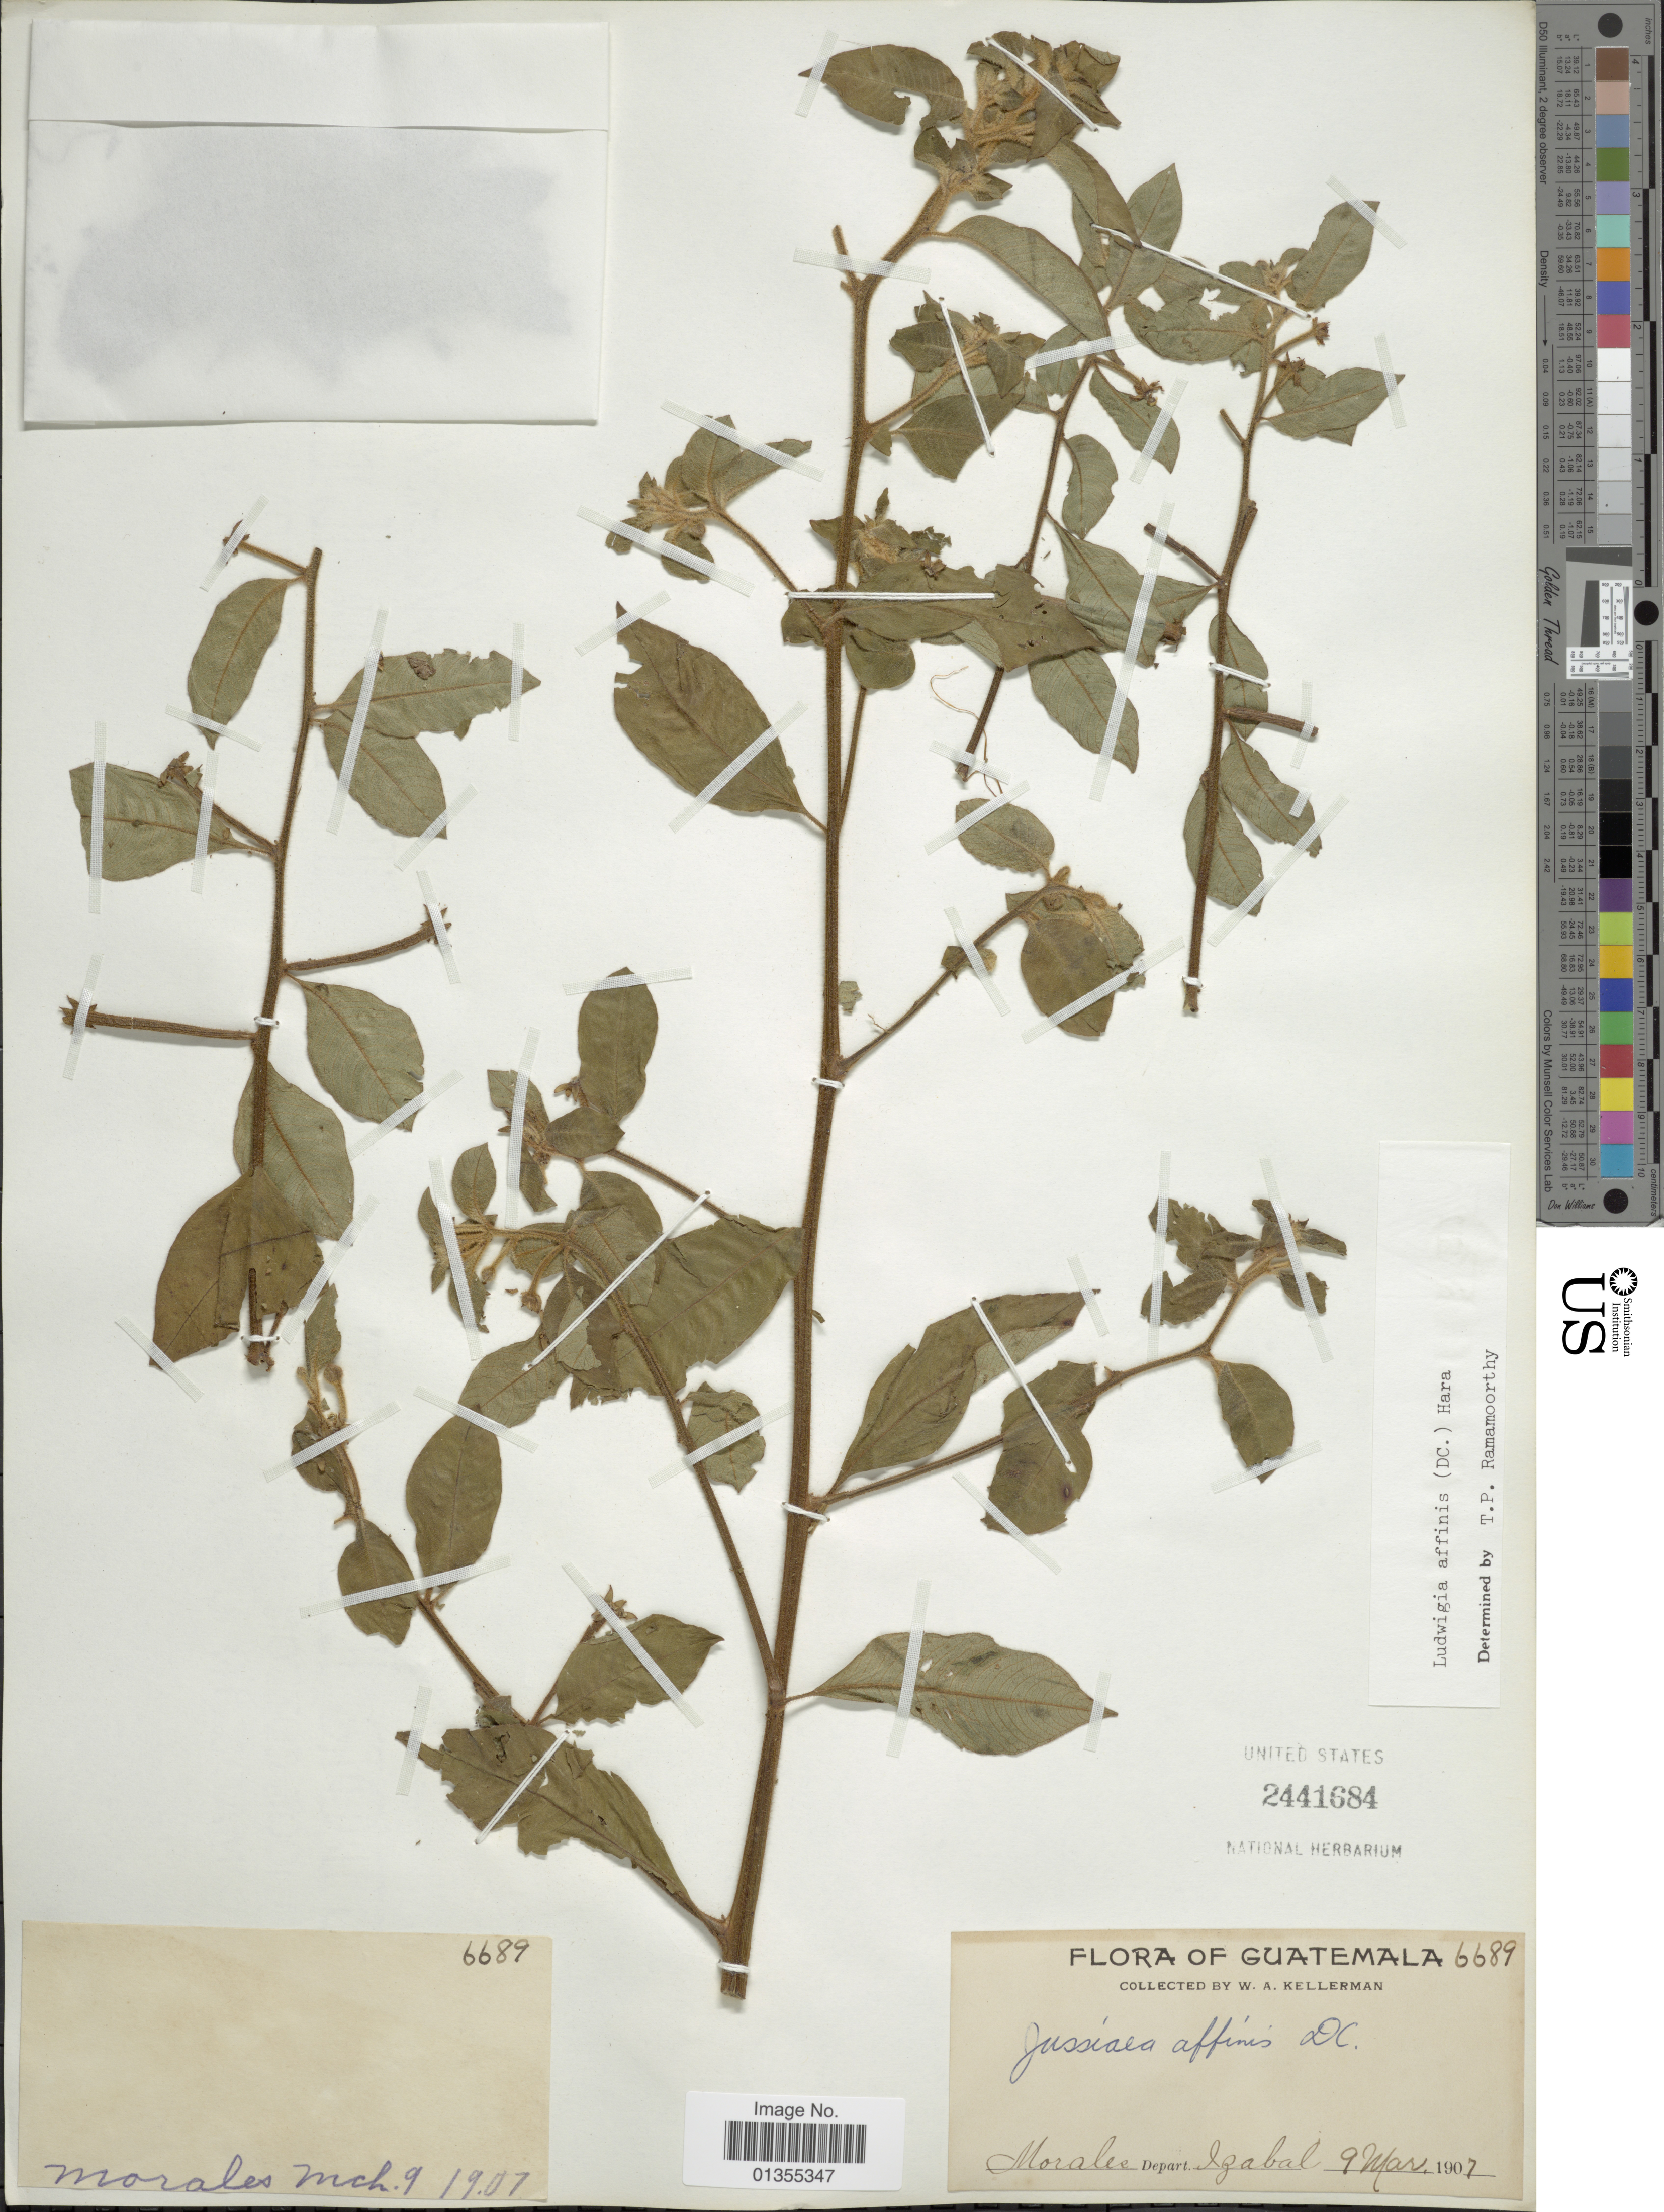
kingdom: Plantae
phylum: Tracheophyta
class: Magnoliopsida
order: Myrtales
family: Onagraceae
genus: Ludwigia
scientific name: Ludwigia affinis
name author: (DC.) H. Hara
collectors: W. Kellerman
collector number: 6689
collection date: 1907-03-09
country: Guatemala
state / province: Izabal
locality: Morales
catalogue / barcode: US 2441684